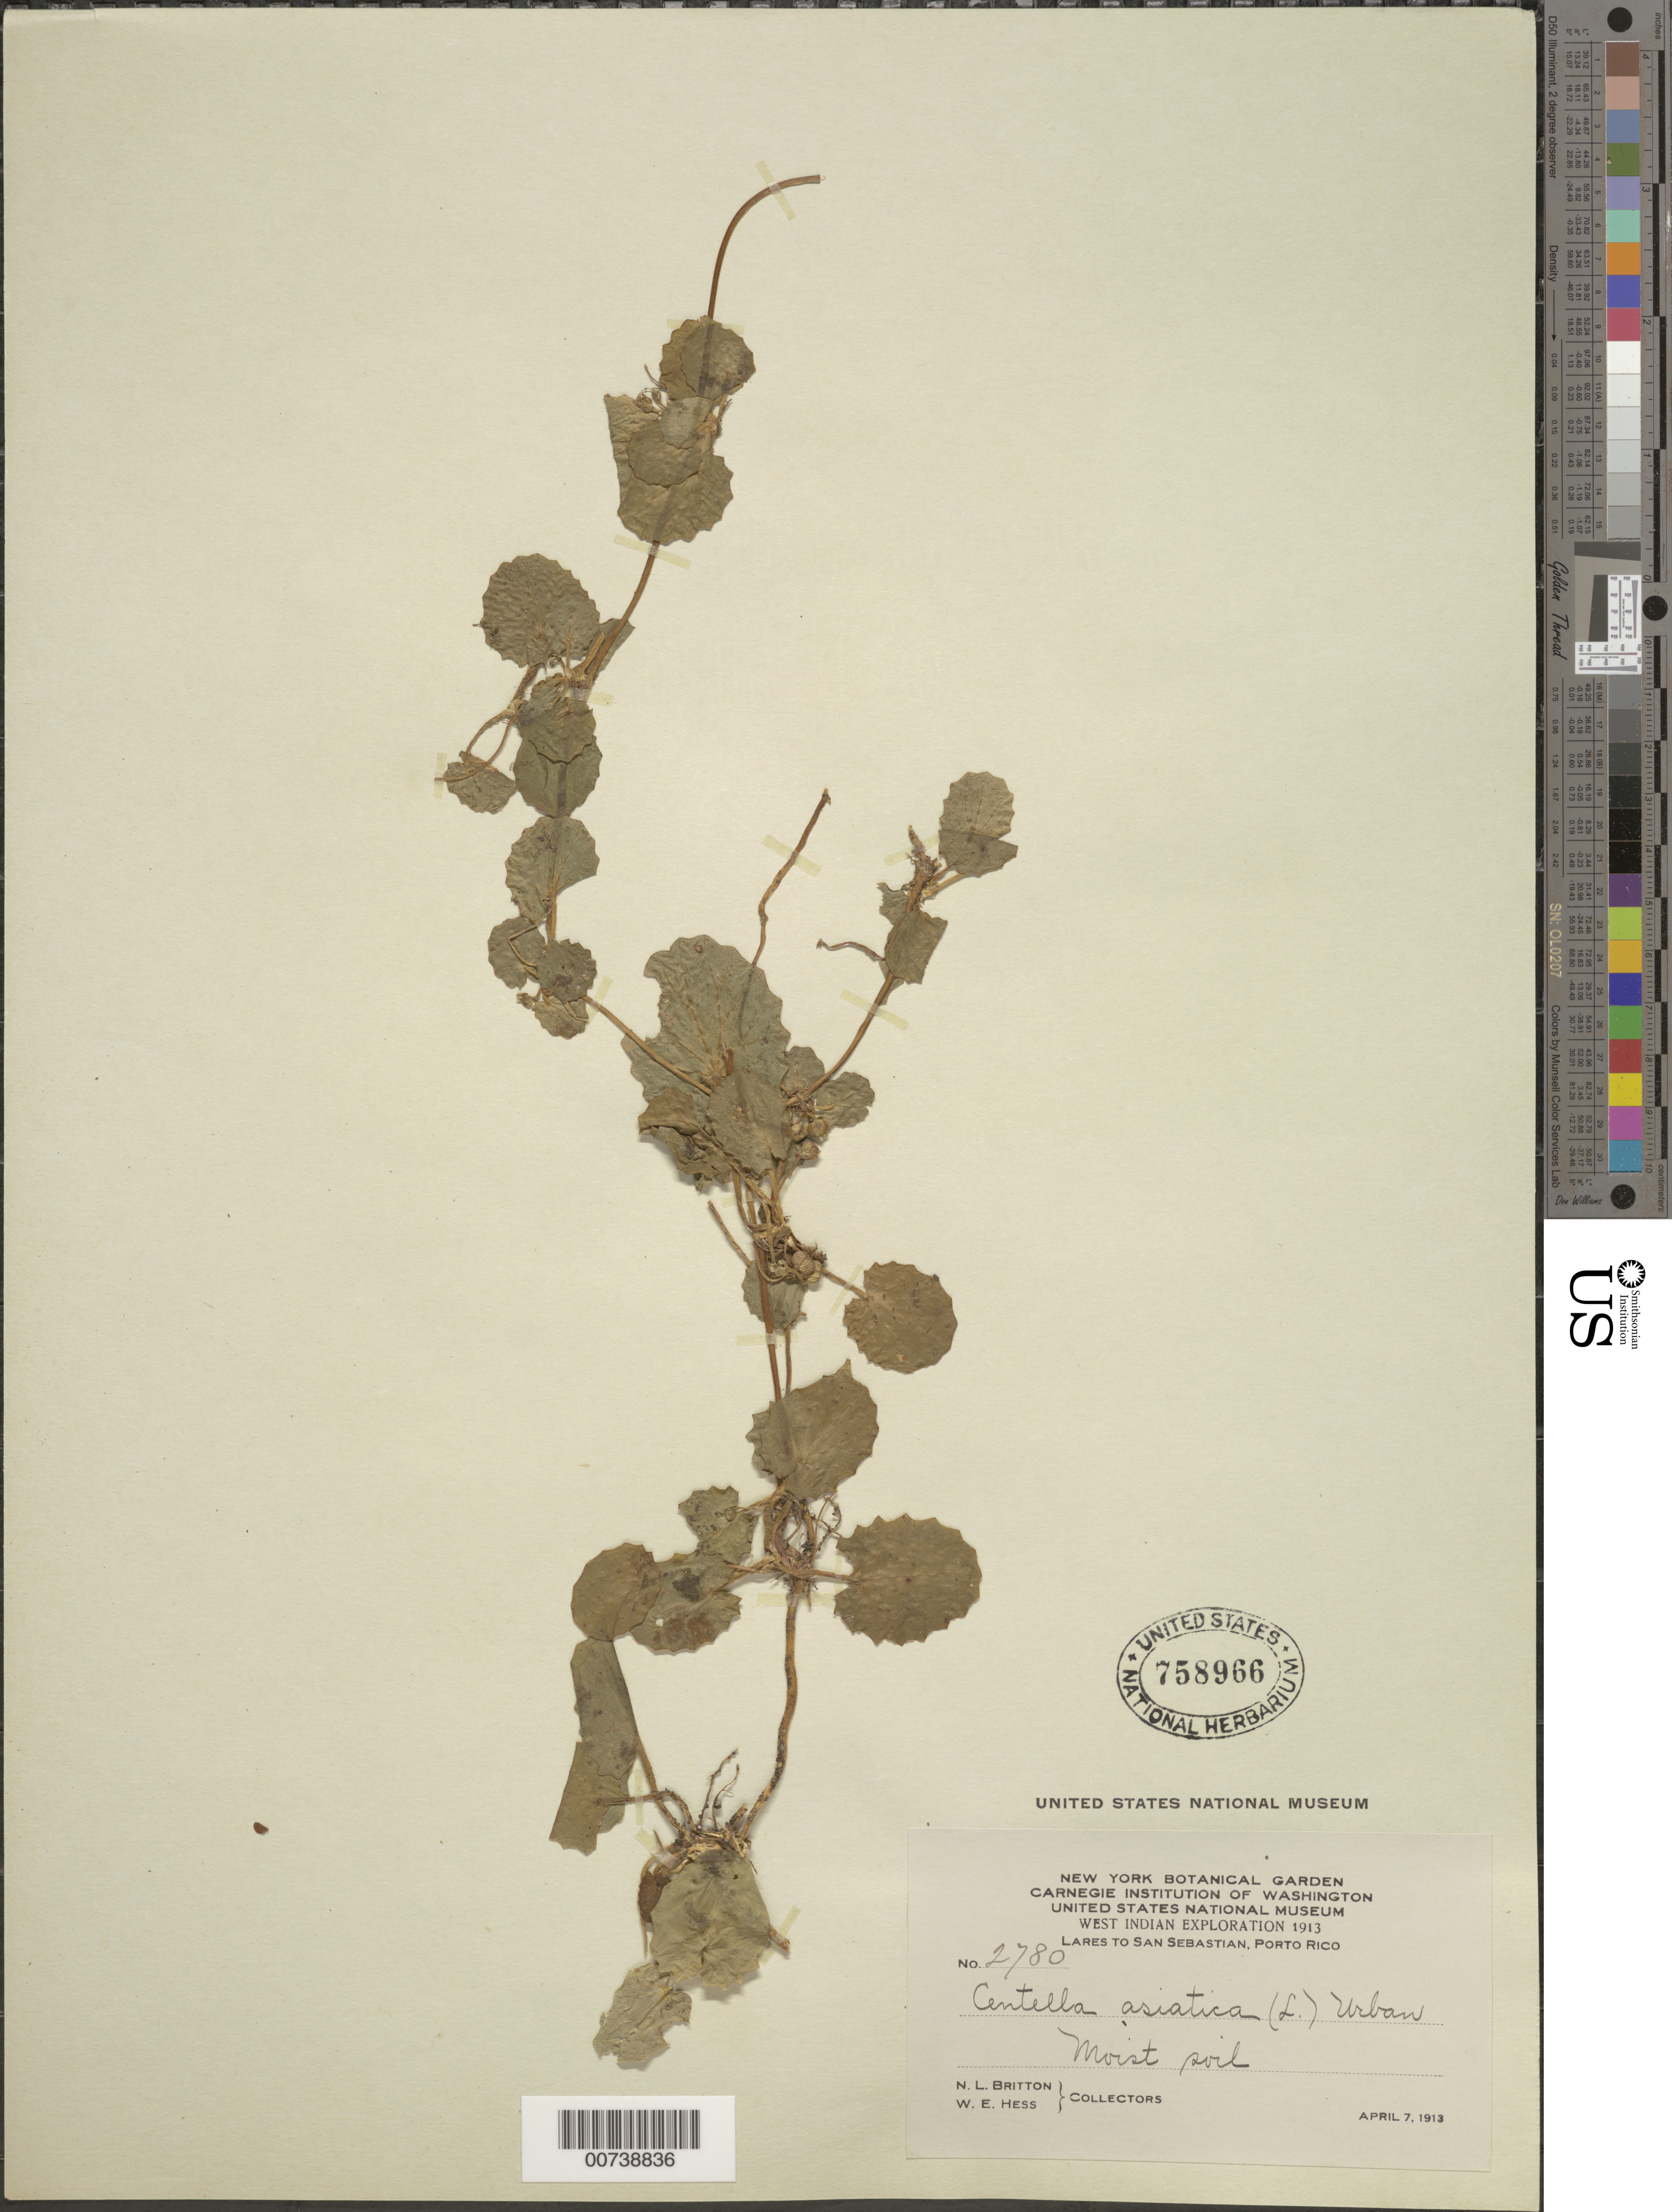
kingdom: Plantae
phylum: Tracheophyta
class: Magnoliopsida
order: Apiales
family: Apiaceae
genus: Centella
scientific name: Centella asiatica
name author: (L.) Urb.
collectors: N. Britton & W. Hess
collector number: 2780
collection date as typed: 07 Apr 1913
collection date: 1913-04-07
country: Puerto Rico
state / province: Lares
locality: Lares to San Sebastian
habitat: Moist soil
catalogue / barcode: US 758966